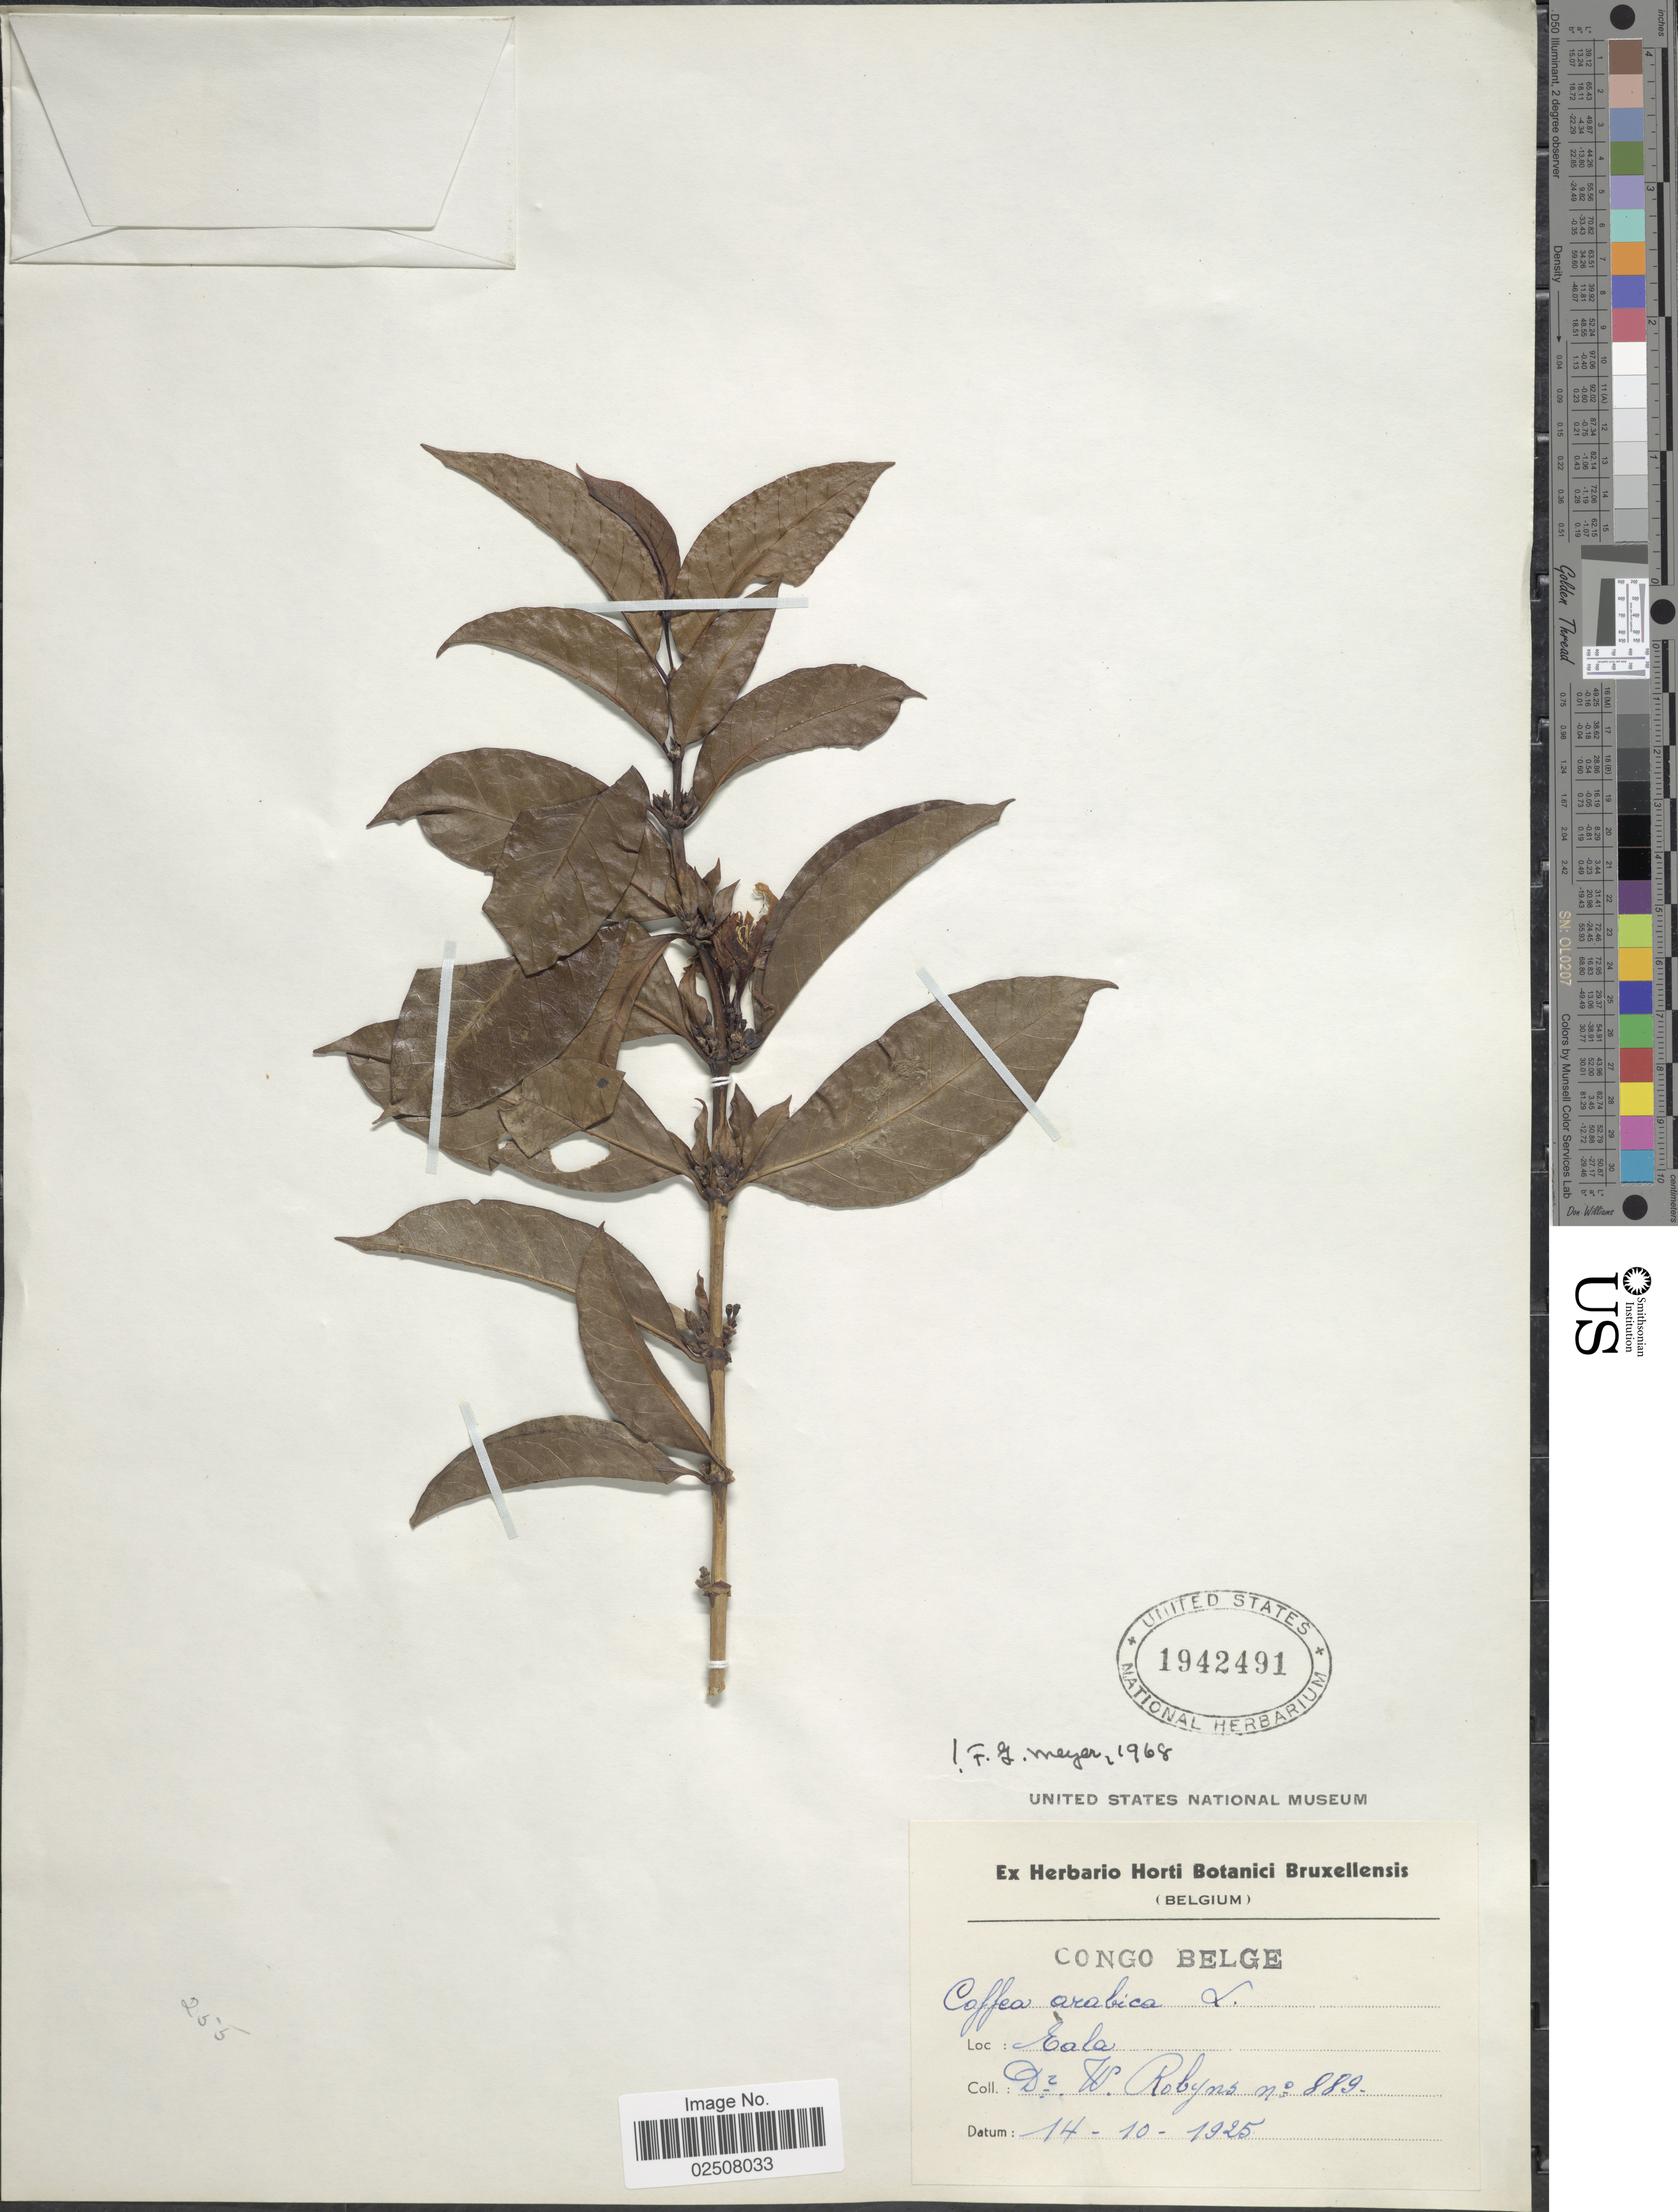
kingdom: Plantae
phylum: Tracheophyta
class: Magnoliopsida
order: Gentianales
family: Rubiaceae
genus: Coffea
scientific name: Coffea arabica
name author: L.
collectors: W. Robyns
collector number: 889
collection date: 1925-10-14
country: Congo, Democratic Republic of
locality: Congo Belge, Eala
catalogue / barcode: US 1942491